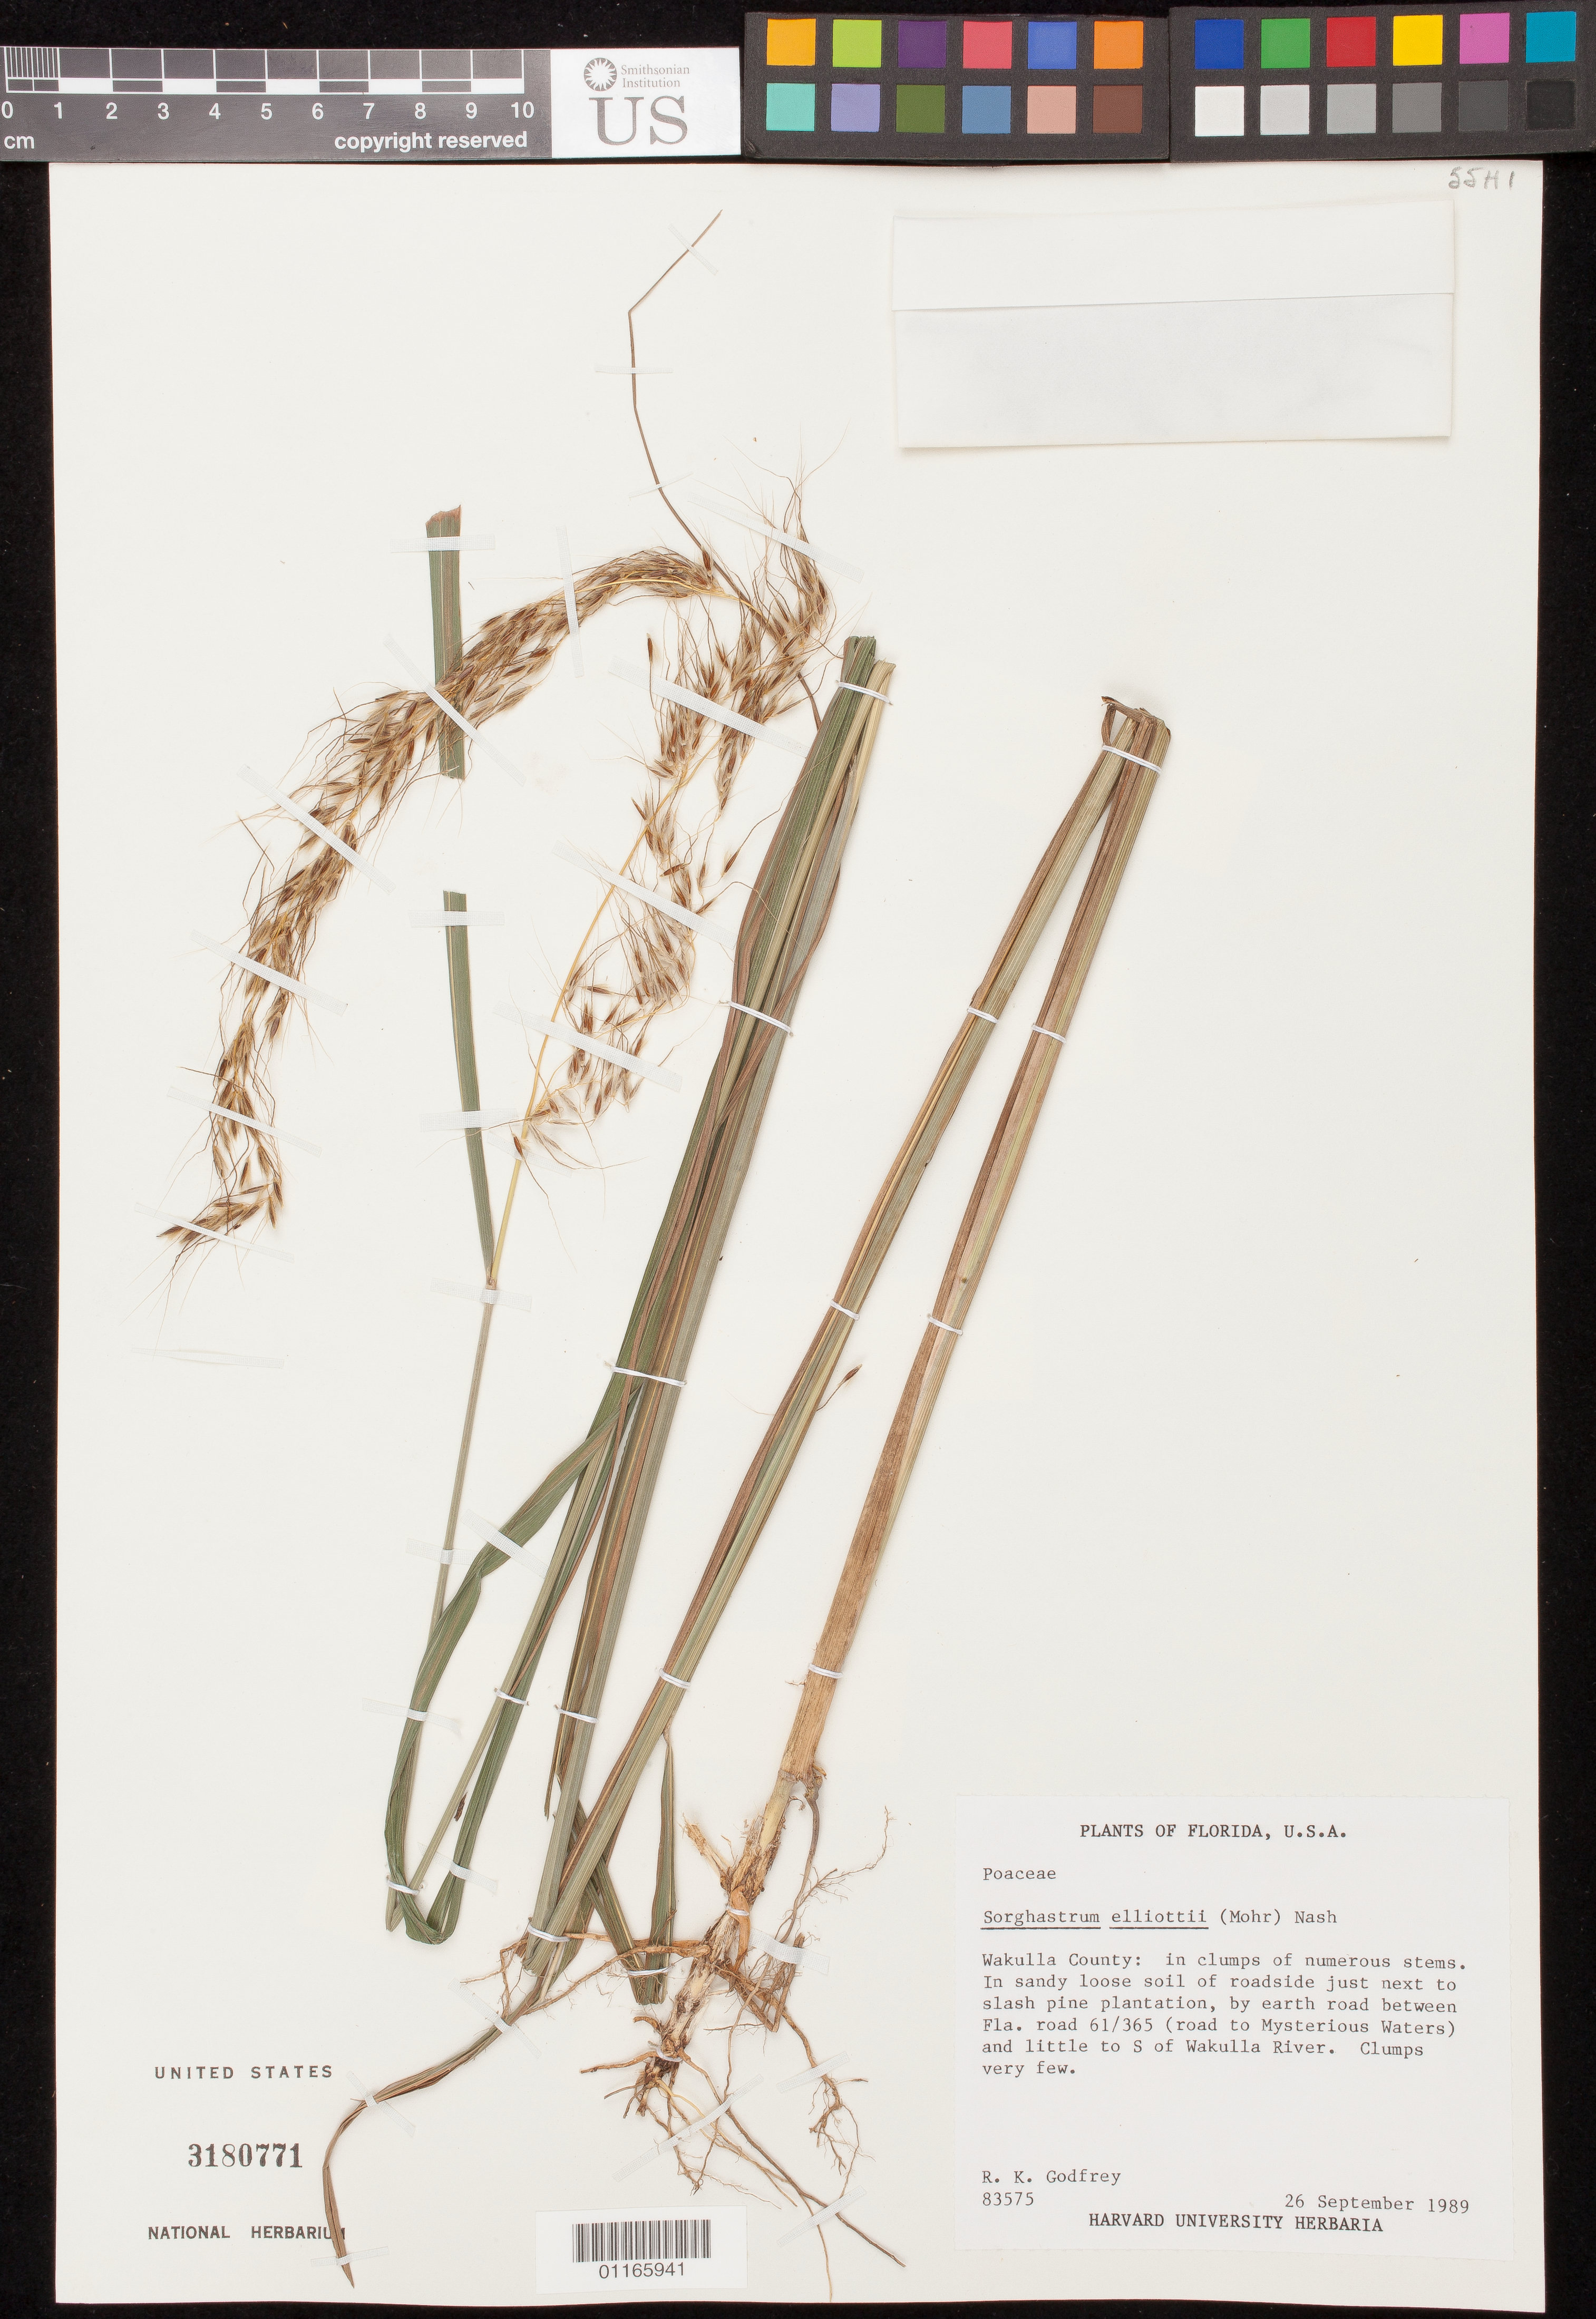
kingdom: Plantae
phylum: Tracheophyta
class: Liliopsida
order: Poales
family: Poaceae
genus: Sorghastrum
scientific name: Sorghastrum elliottii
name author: (C. Mohr) Nash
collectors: R. K. Godfrey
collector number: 83575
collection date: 1989-09-26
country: United States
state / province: Florida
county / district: Wakulla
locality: By earth road between Fla. road 61/365 (road to Mysterious Waters) and little to S of Wakulla River.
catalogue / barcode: US 3180771